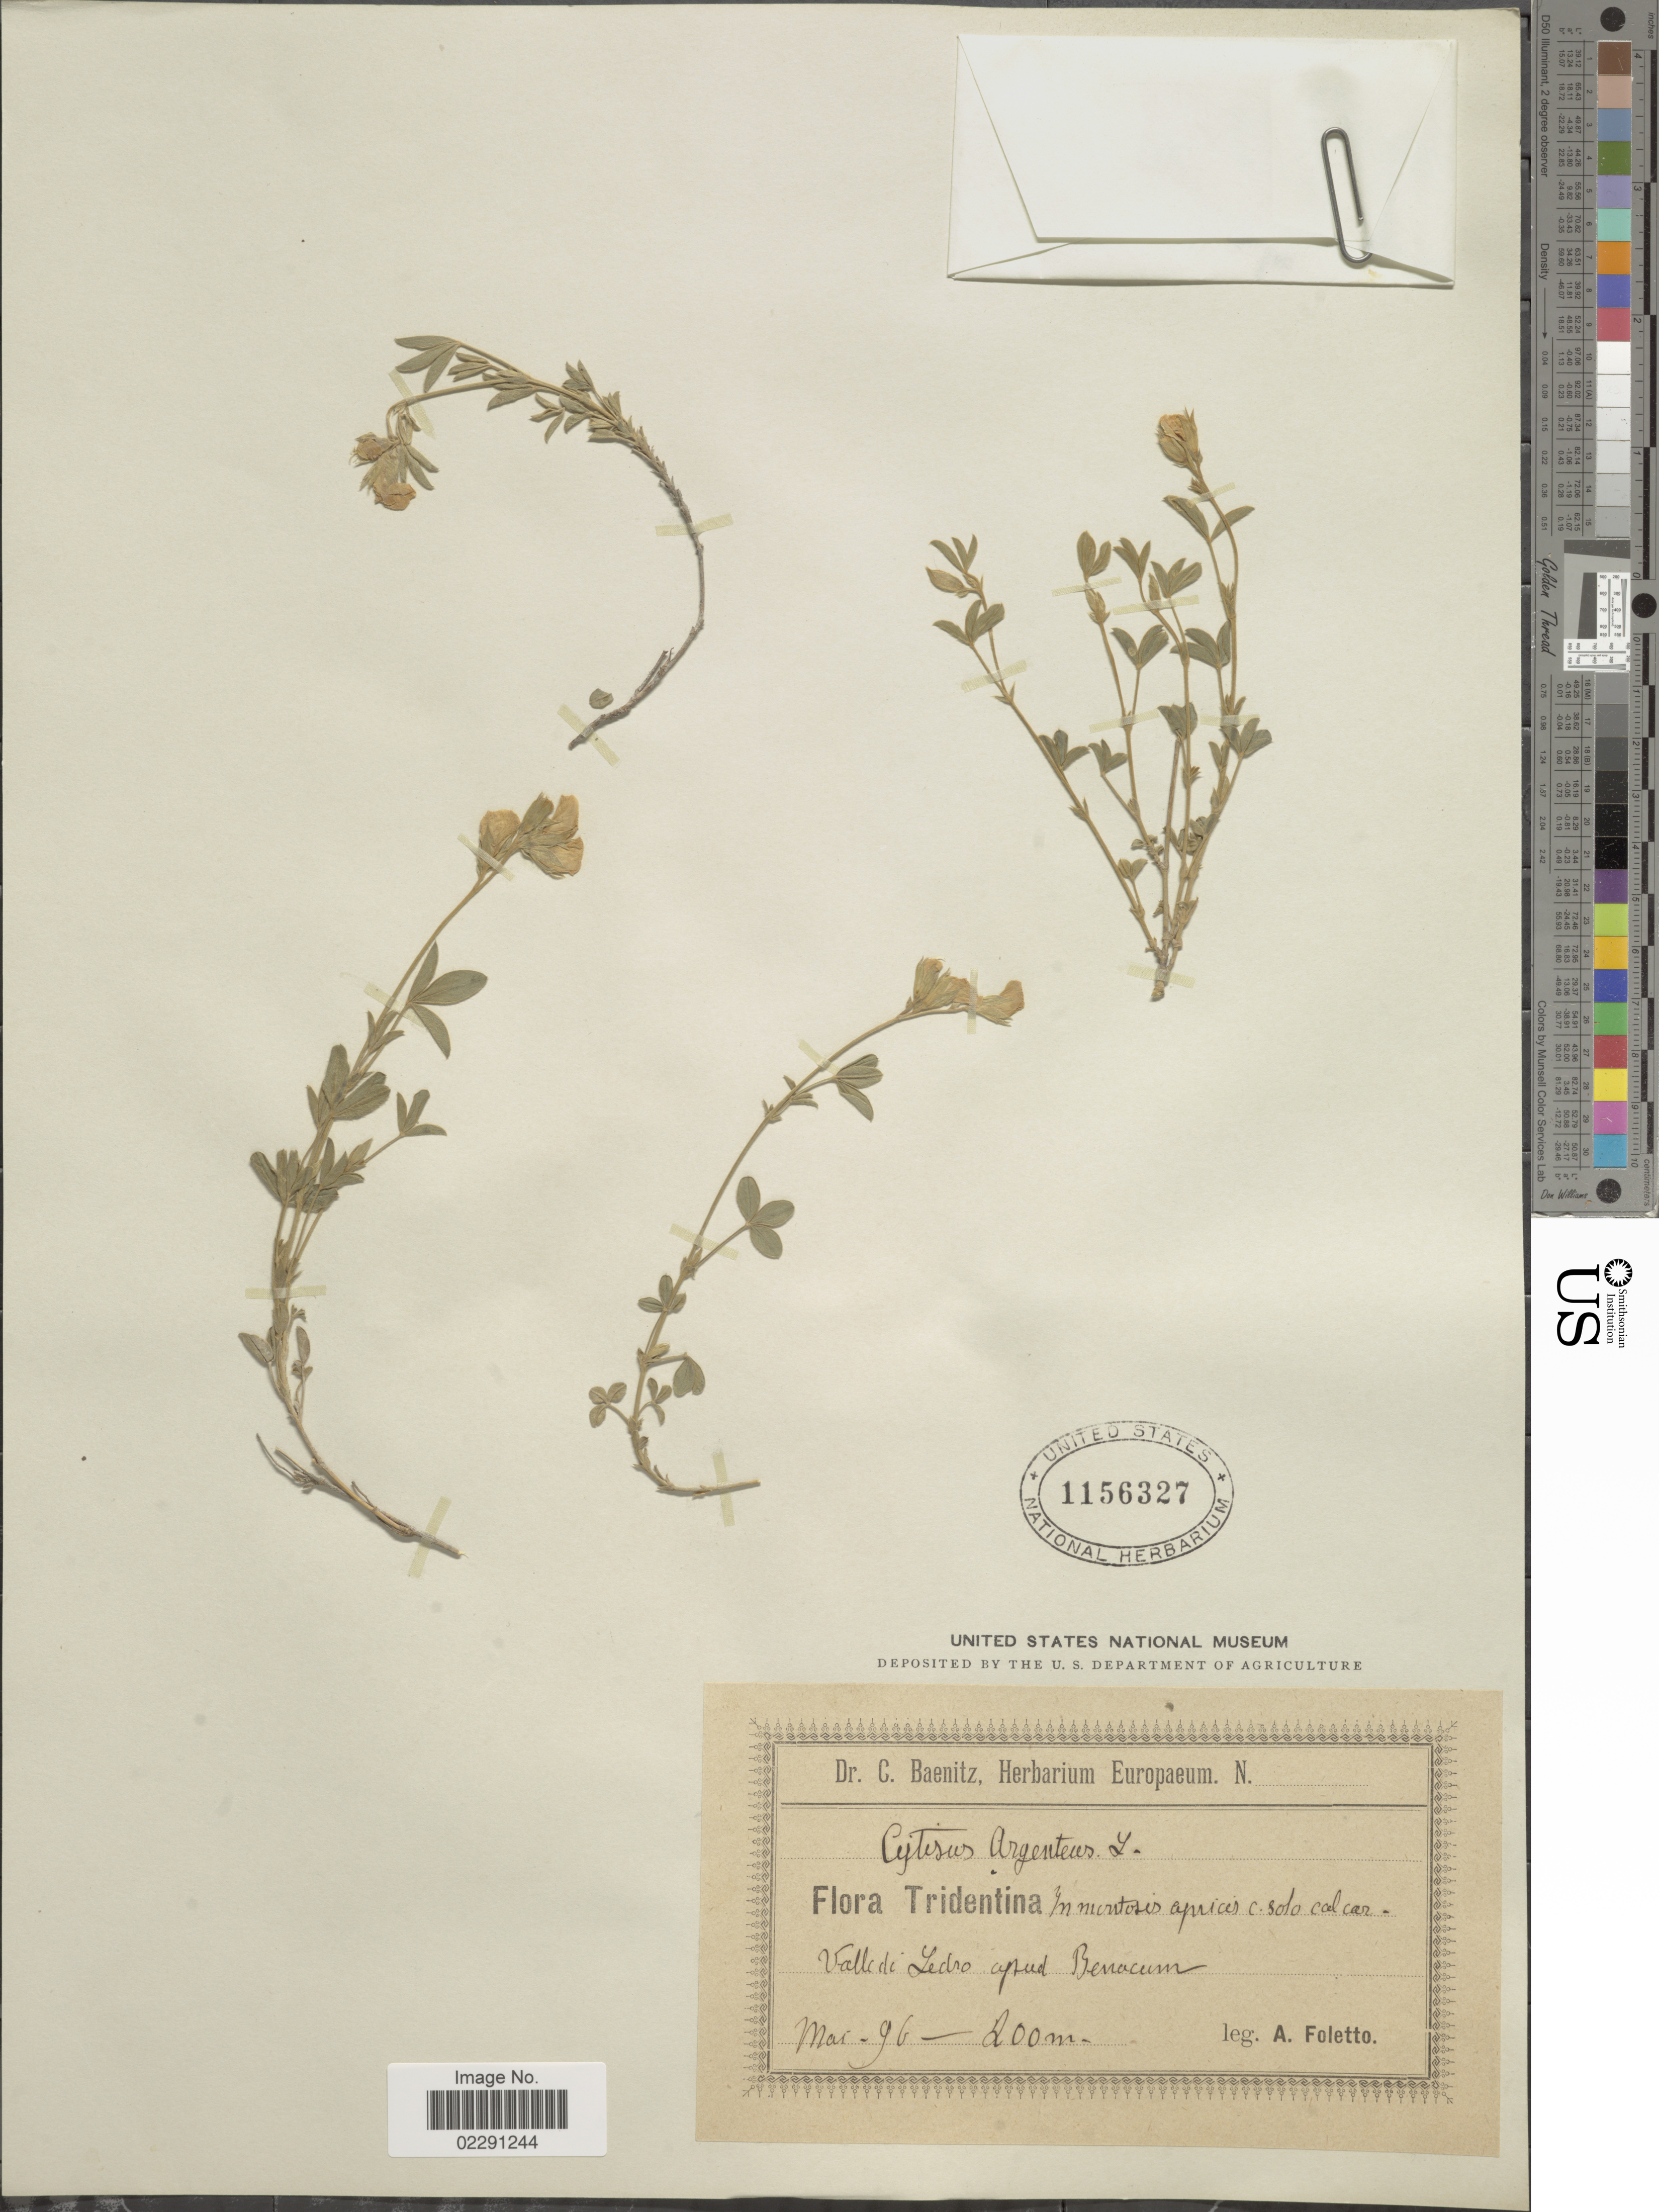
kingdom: Plantae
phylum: Tracheophyta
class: Magnoliopsida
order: Fabales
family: Fabaceae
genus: Argyrolobium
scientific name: Argyrolobium zanonii subsp. zanonii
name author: (Turra) P.W. Ball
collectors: A. Foletto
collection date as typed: Transcribed d/m/y: /3/96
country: Italy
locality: Tridentina, in montosis aprices c. solo calcar-Valle di Ledro aprud Berracum. [interpreted]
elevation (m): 200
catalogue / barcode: US 1156327